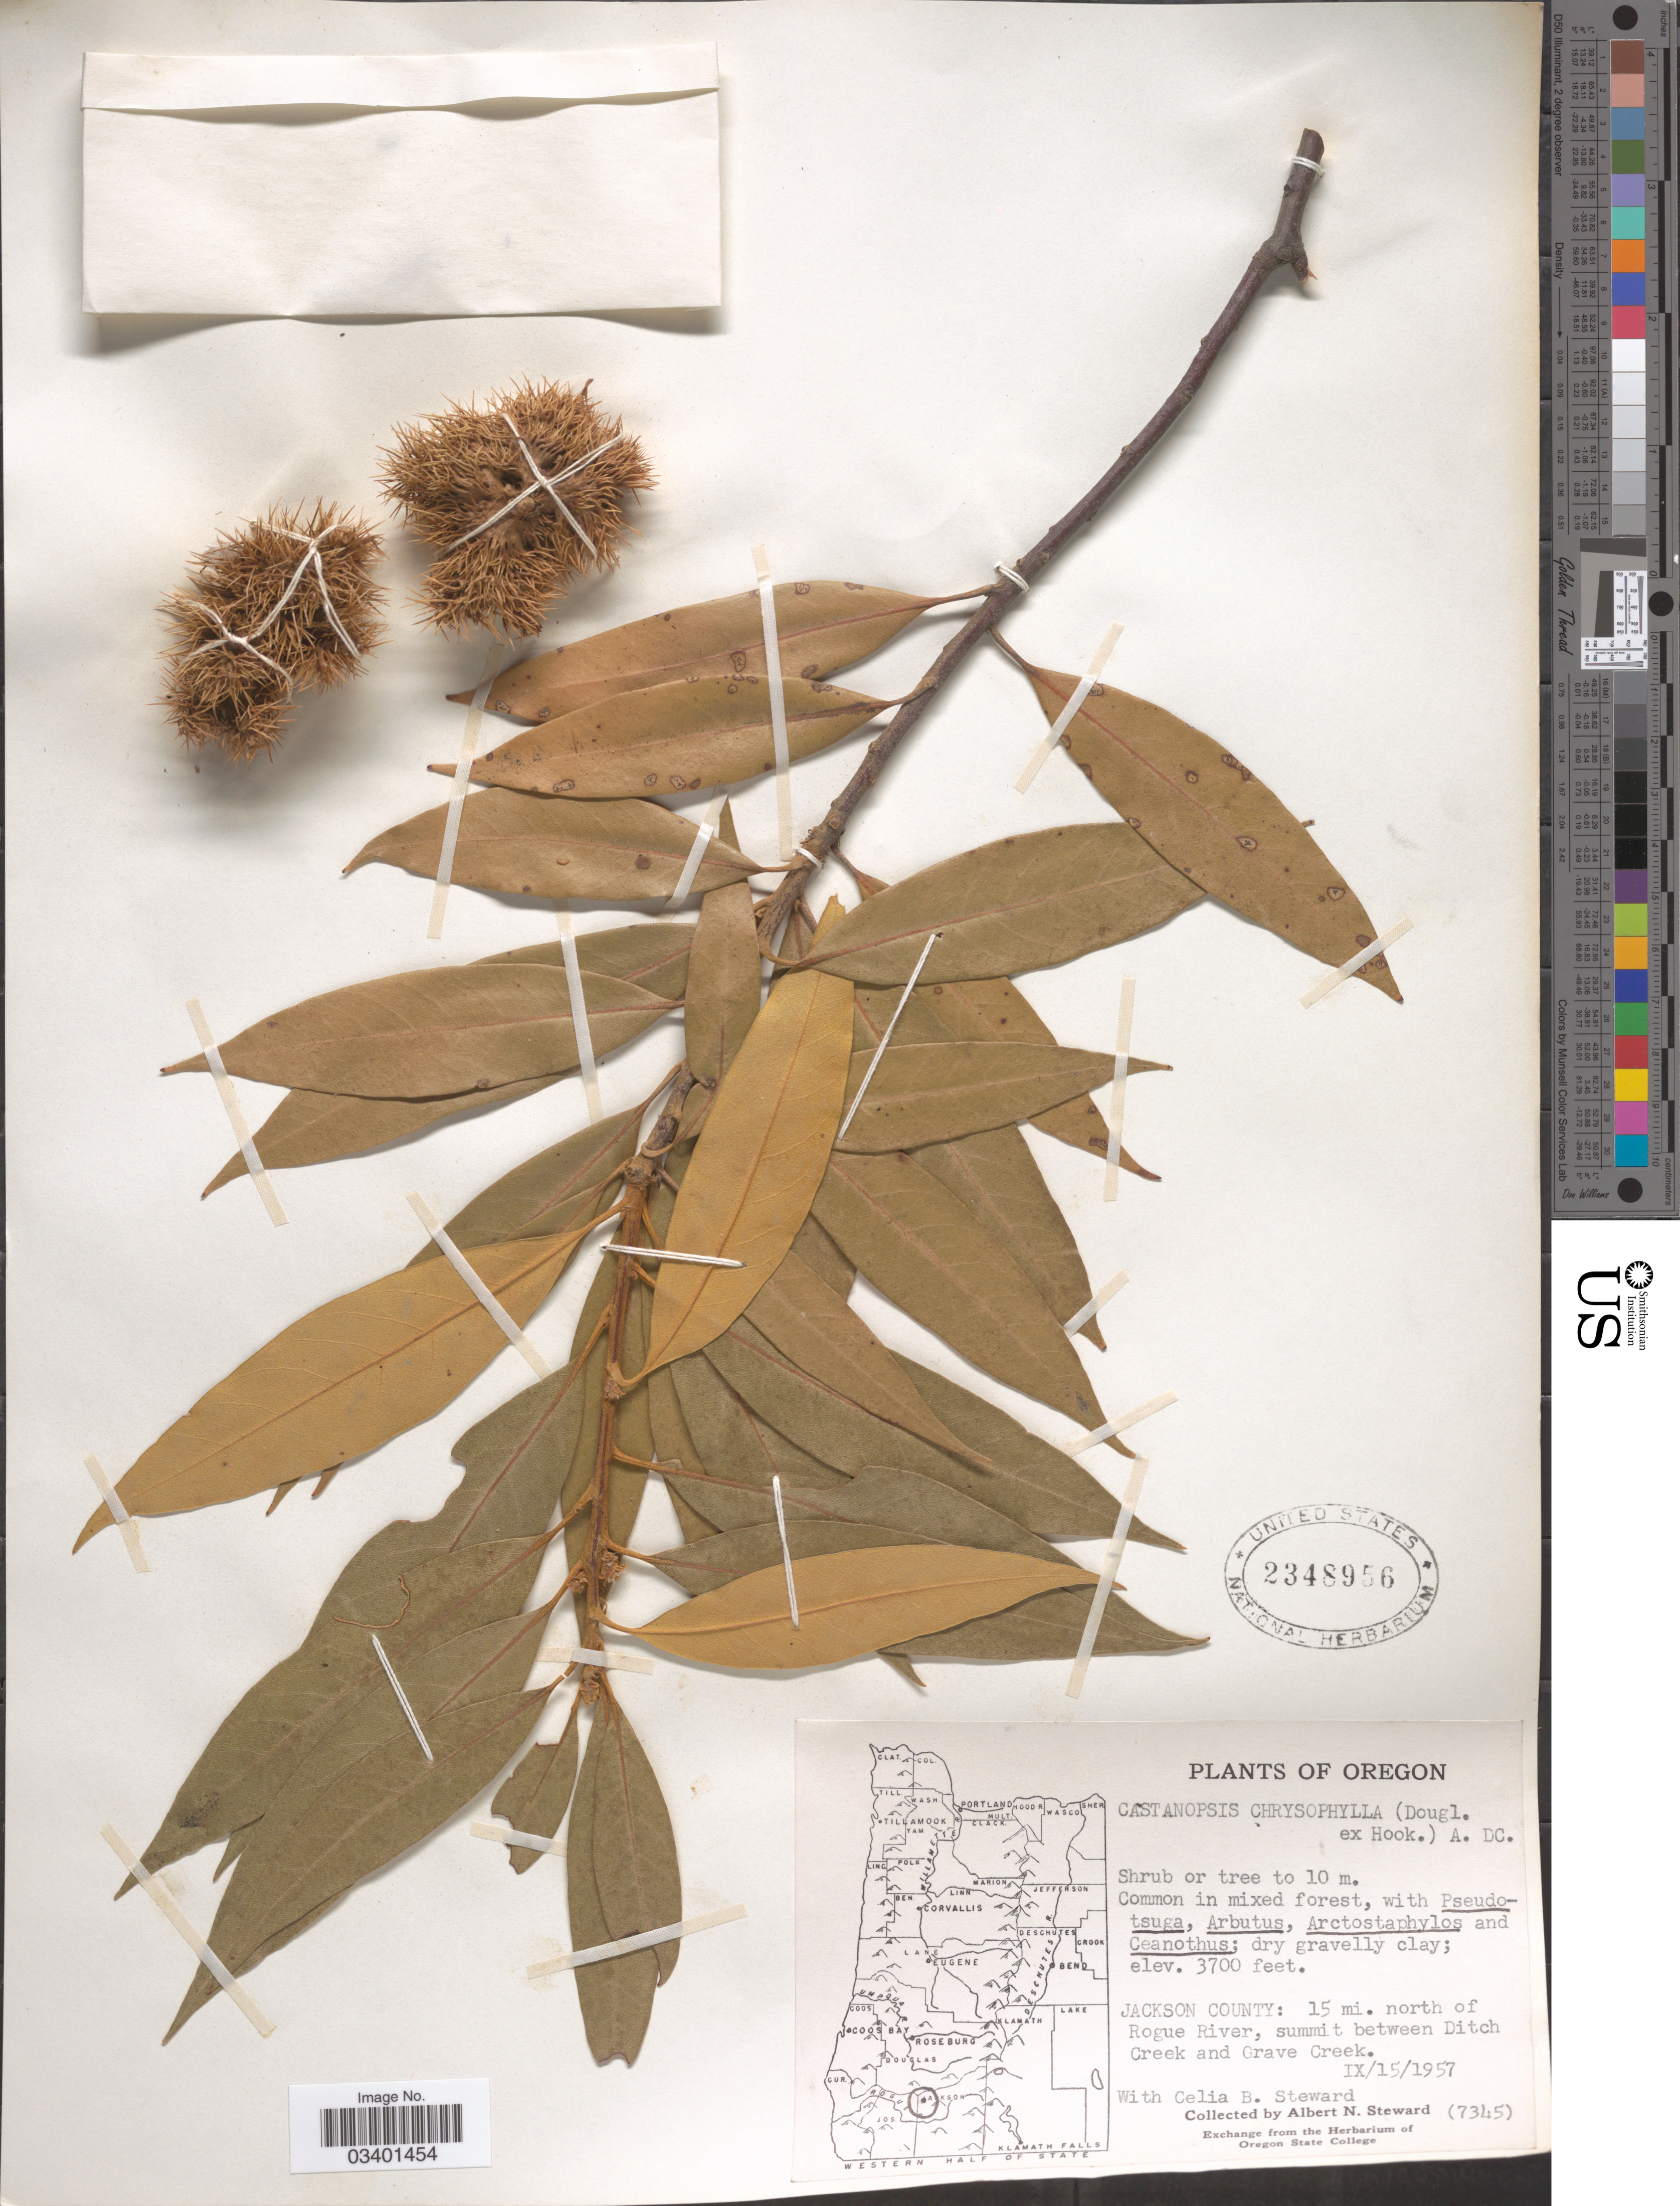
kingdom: Plantae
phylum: Tracheophyta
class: Magnoliopsida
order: Fagales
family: Fagaceae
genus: Chrysolepis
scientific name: Chrysolepis chrysophylla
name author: (Douglas ex Hook.) Hjelmq.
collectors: C. Steward & A. N. Steward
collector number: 7345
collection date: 1957-09-15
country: United States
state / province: Oregon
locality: Jackson County: 15 mi. north of Rogue River, summit between Ditch Creek and Grave Creek.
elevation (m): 1128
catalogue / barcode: US 2348956